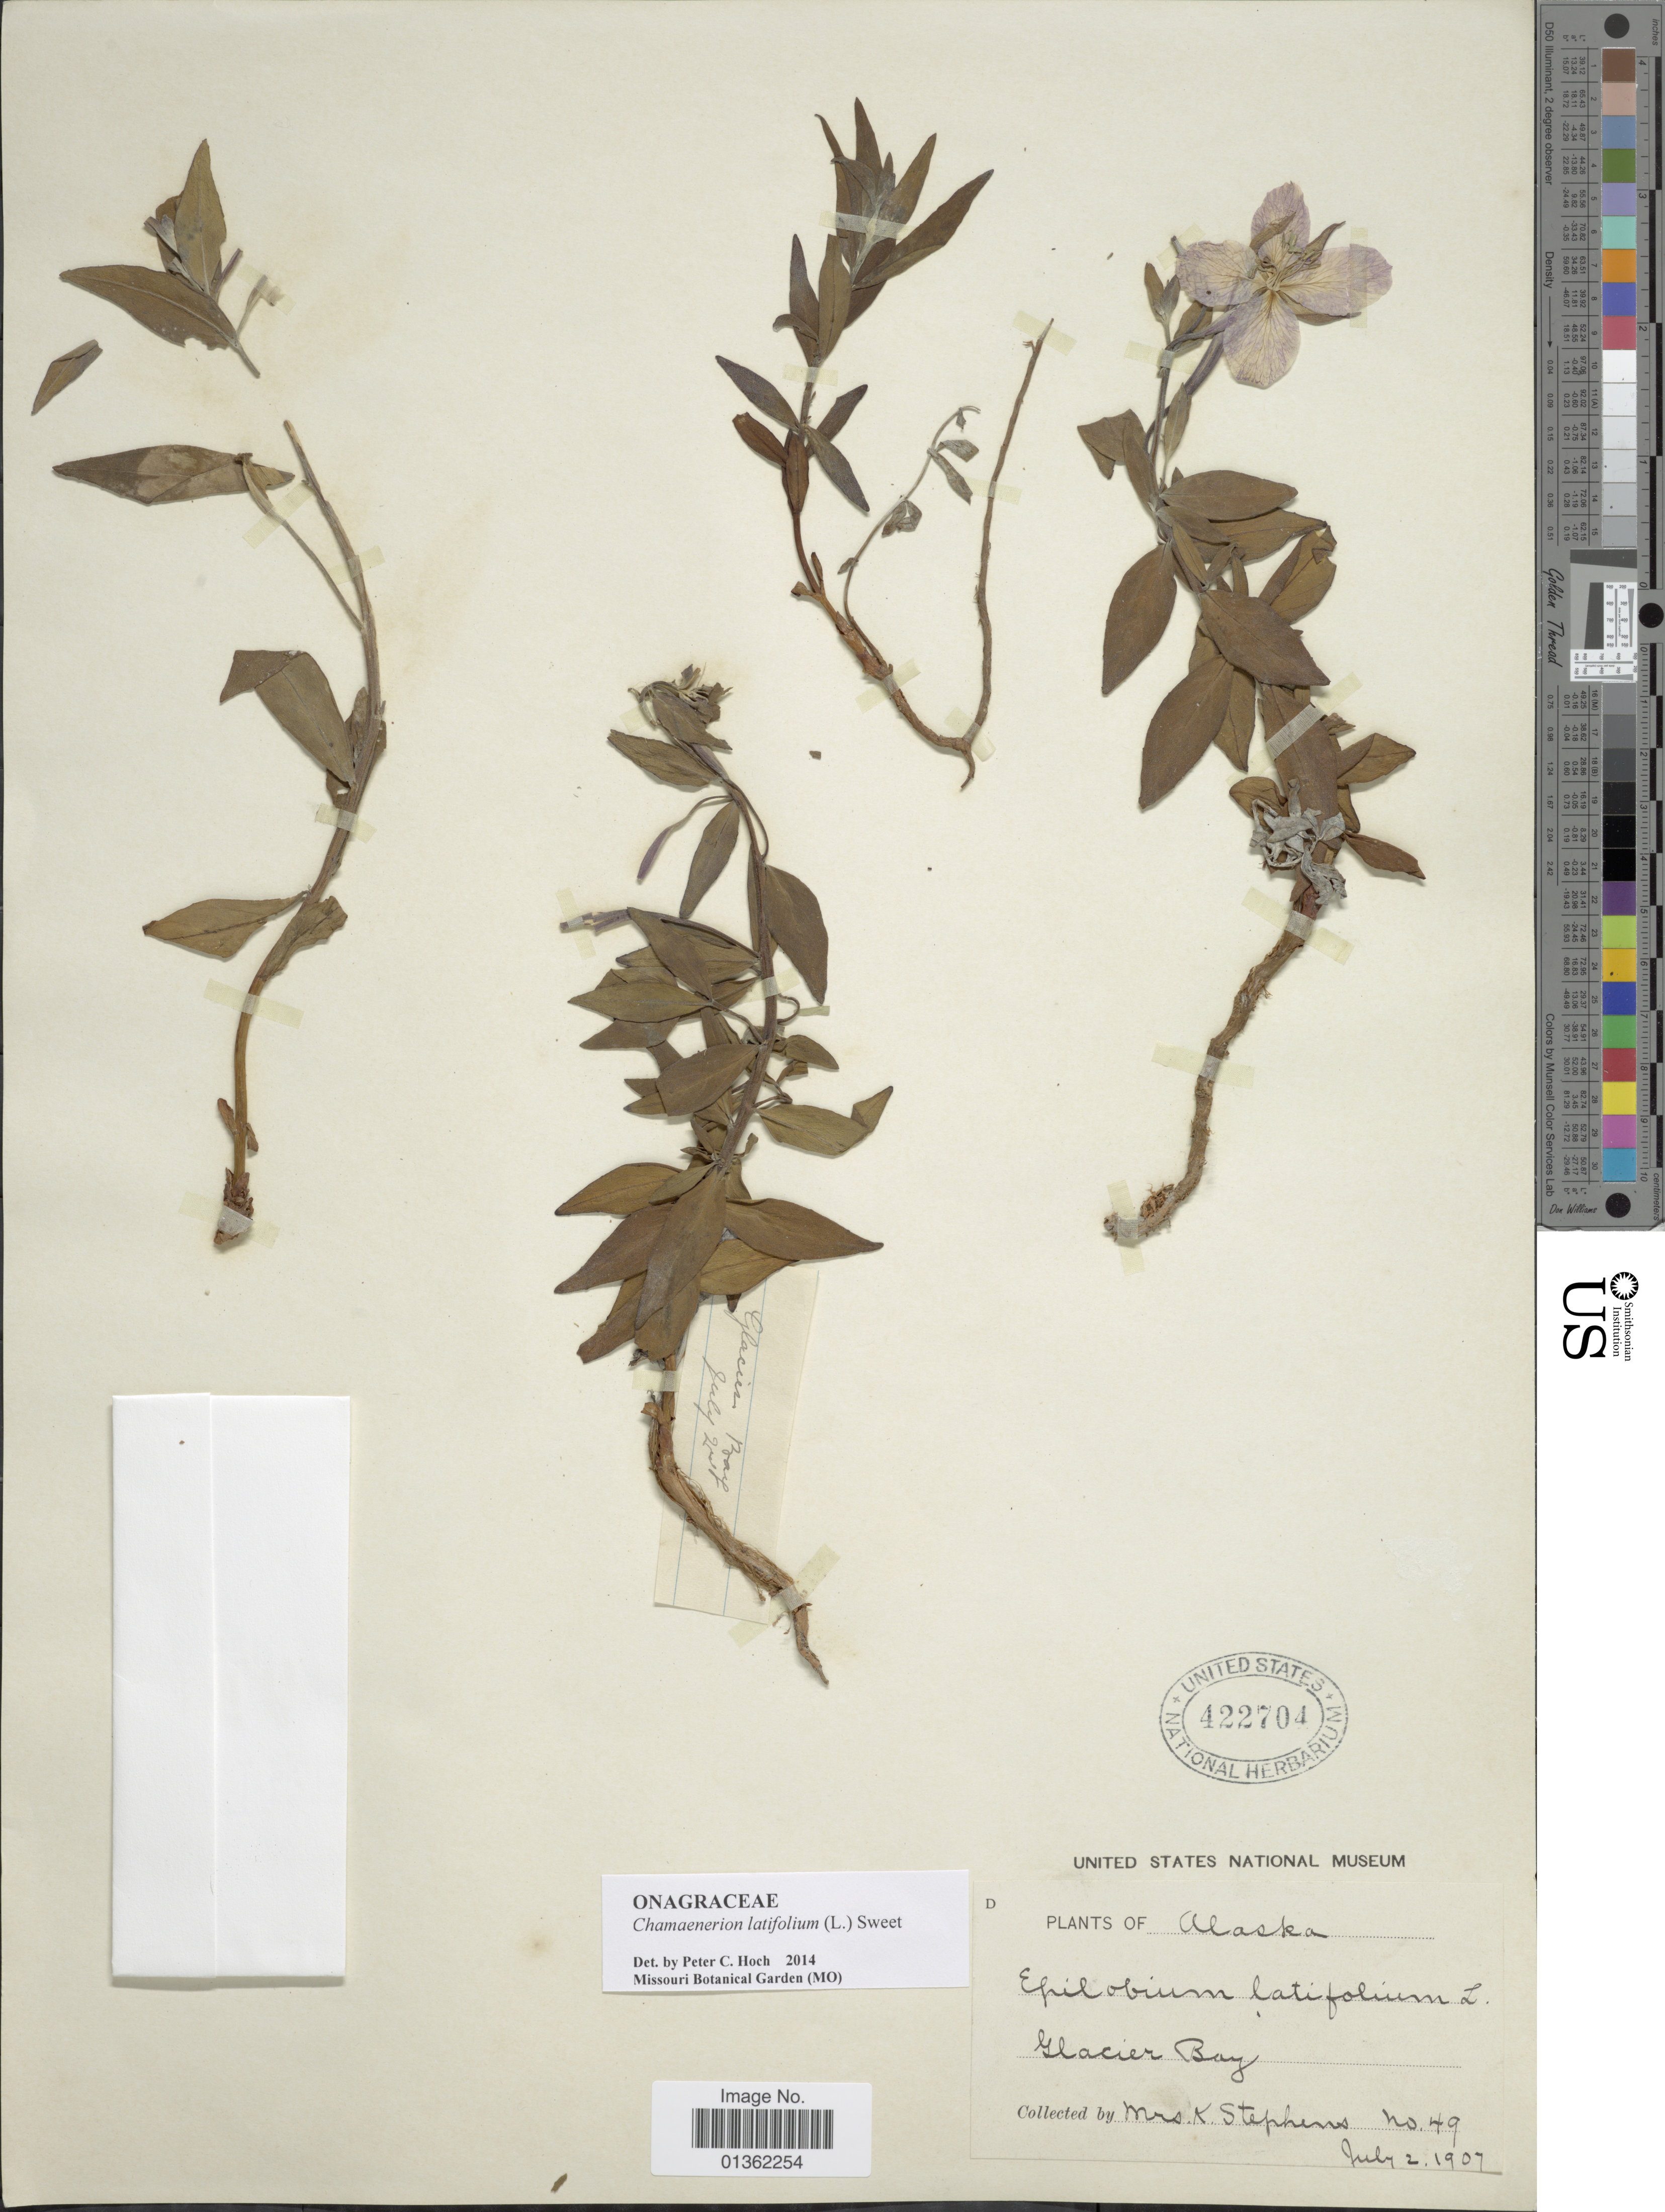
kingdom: Plantae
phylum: Tracheophyta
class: Magnoliopsida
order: Myrtales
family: Onagraceae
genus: Chamaenerion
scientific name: Chamaenerion latifolium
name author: (L.) Th. Fr. & Lange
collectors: K. Stephens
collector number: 49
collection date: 1907-07-02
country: United States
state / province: Alaska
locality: Glacier Bay.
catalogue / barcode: US 422704